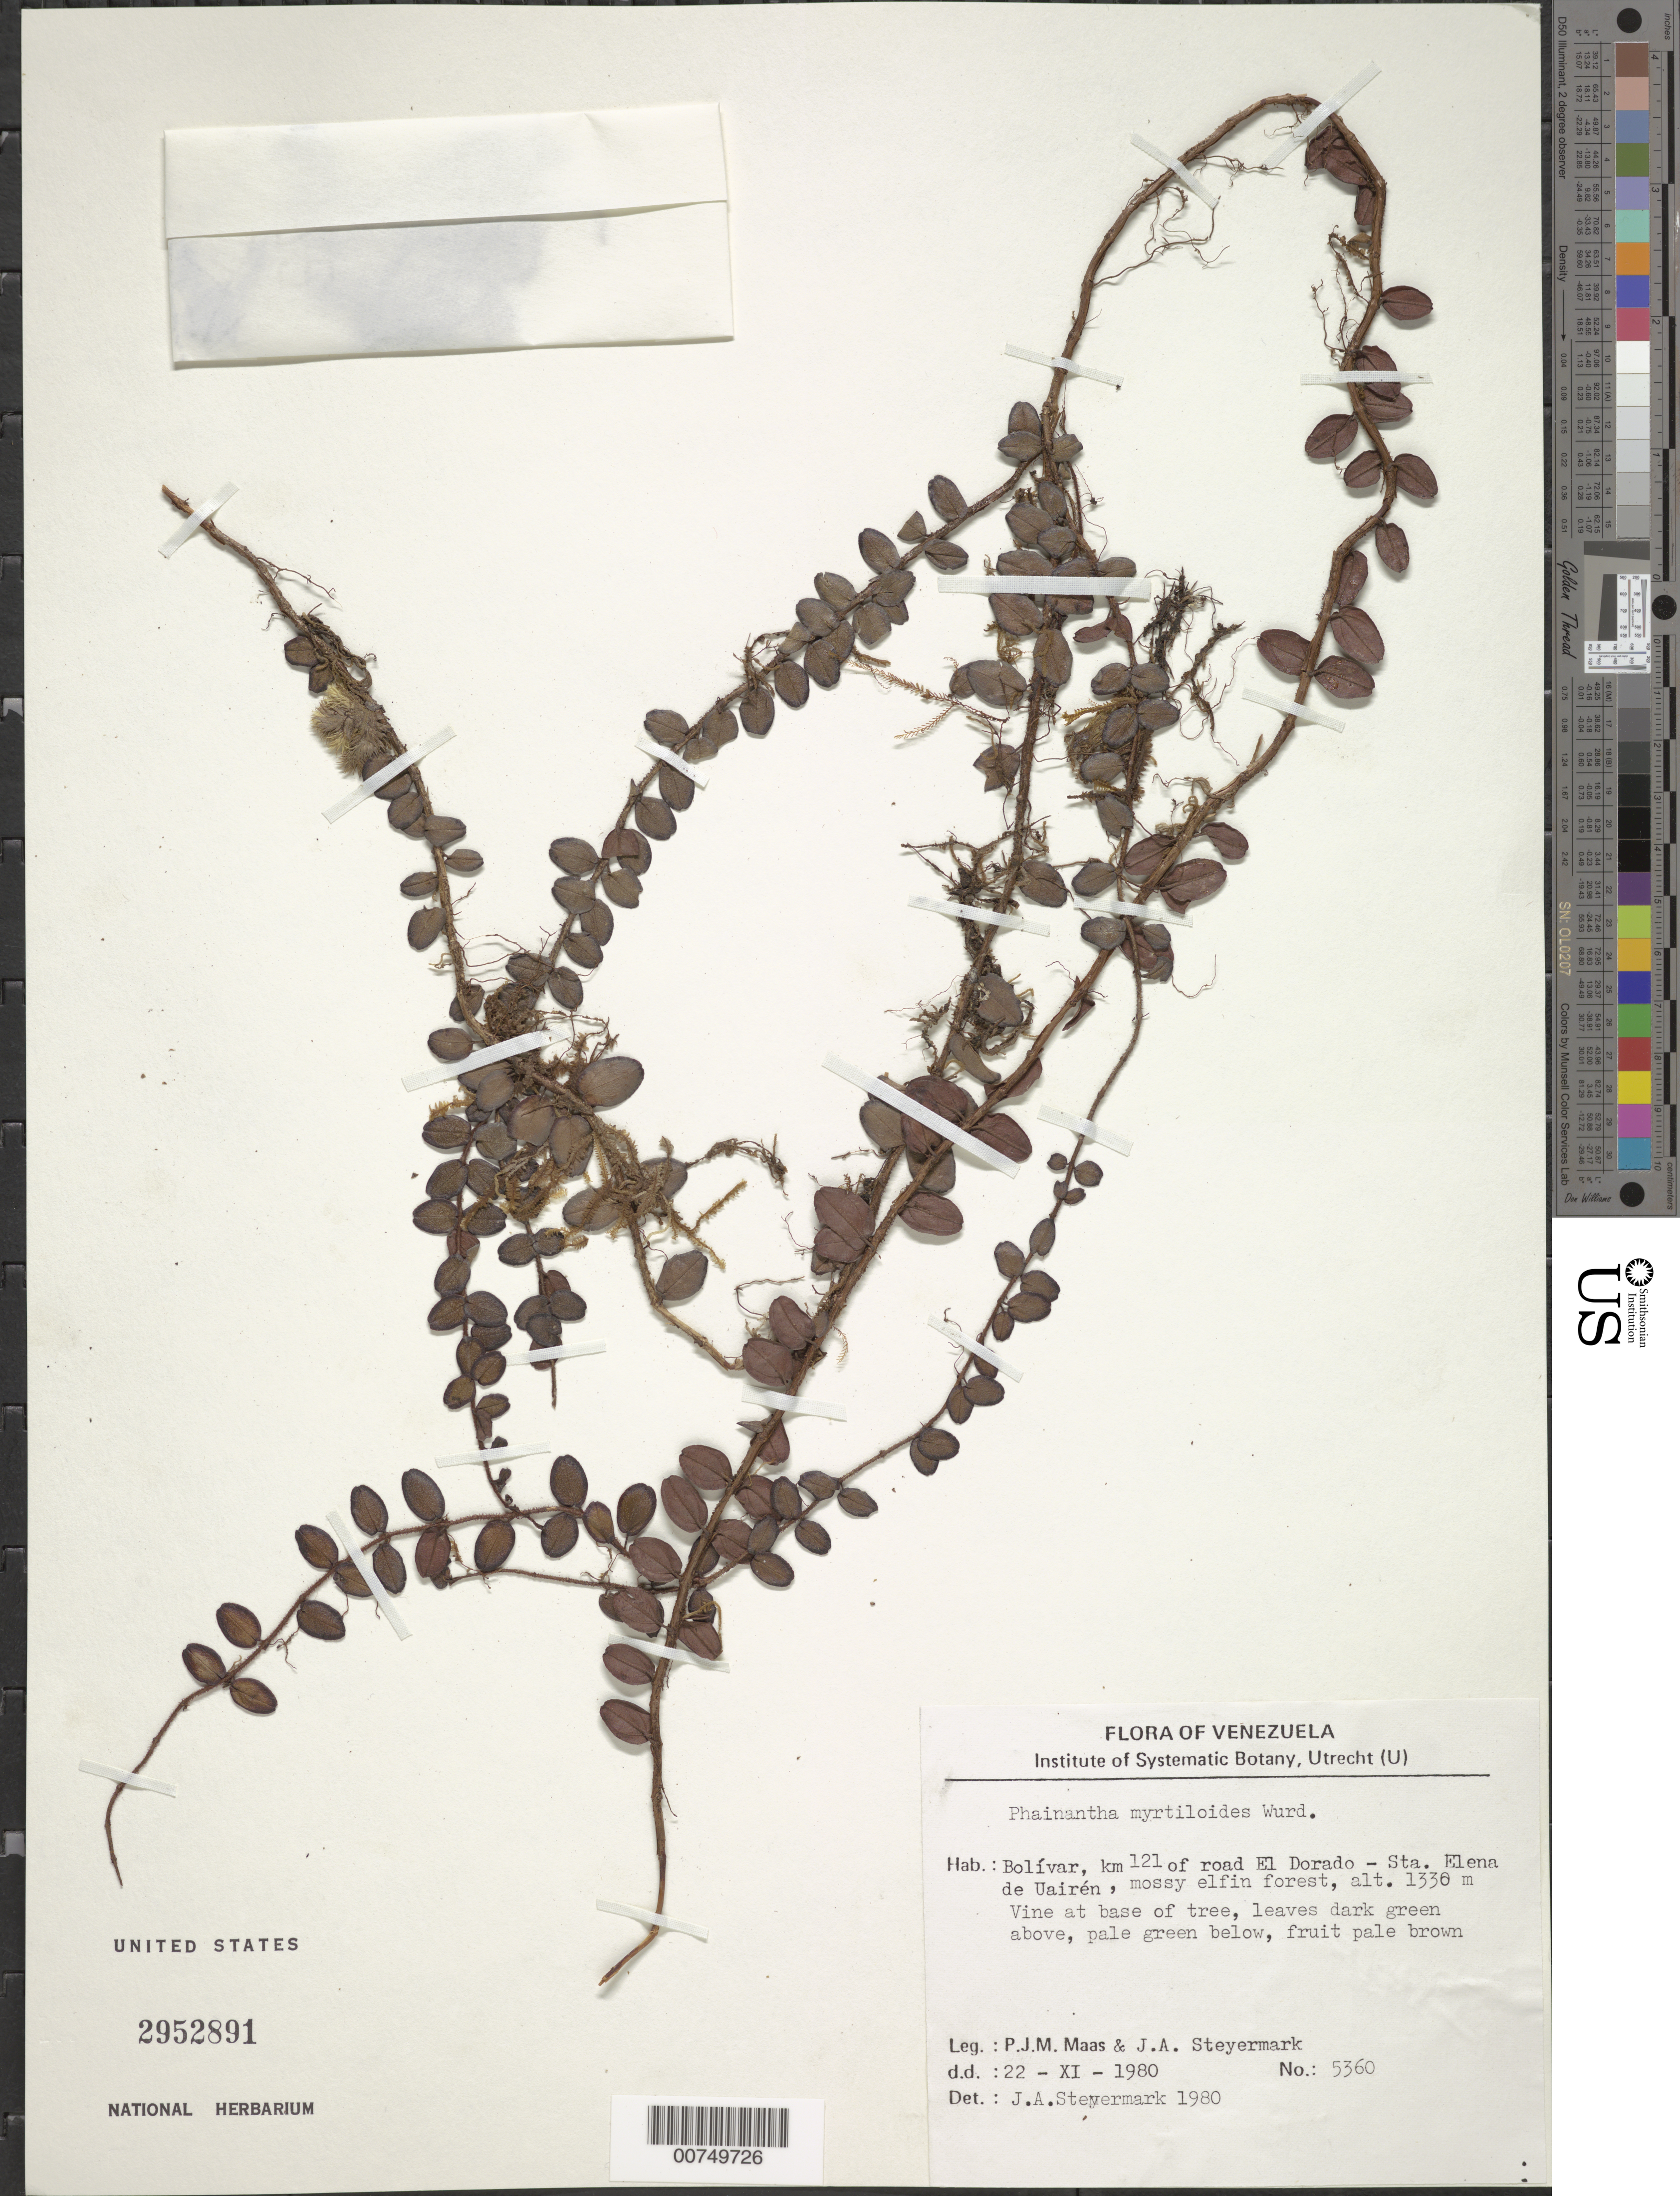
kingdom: Plantae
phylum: Tracheophyta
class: Magnoliopsida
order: Myrtales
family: Melastomataceae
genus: Phainantha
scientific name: Phainantha myrteoloides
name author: Wurdack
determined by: Steyermark, Julian A., (VEN)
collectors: P. Maas & J. Steyermark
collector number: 5360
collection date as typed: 22-Nov-80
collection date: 1980-11-22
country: Venezuela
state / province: Bolívar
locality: El Dorado to Sta. Elena de Uairén road, km 121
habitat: Mossy elfin forest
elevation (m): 1330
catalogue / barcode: US 2952891